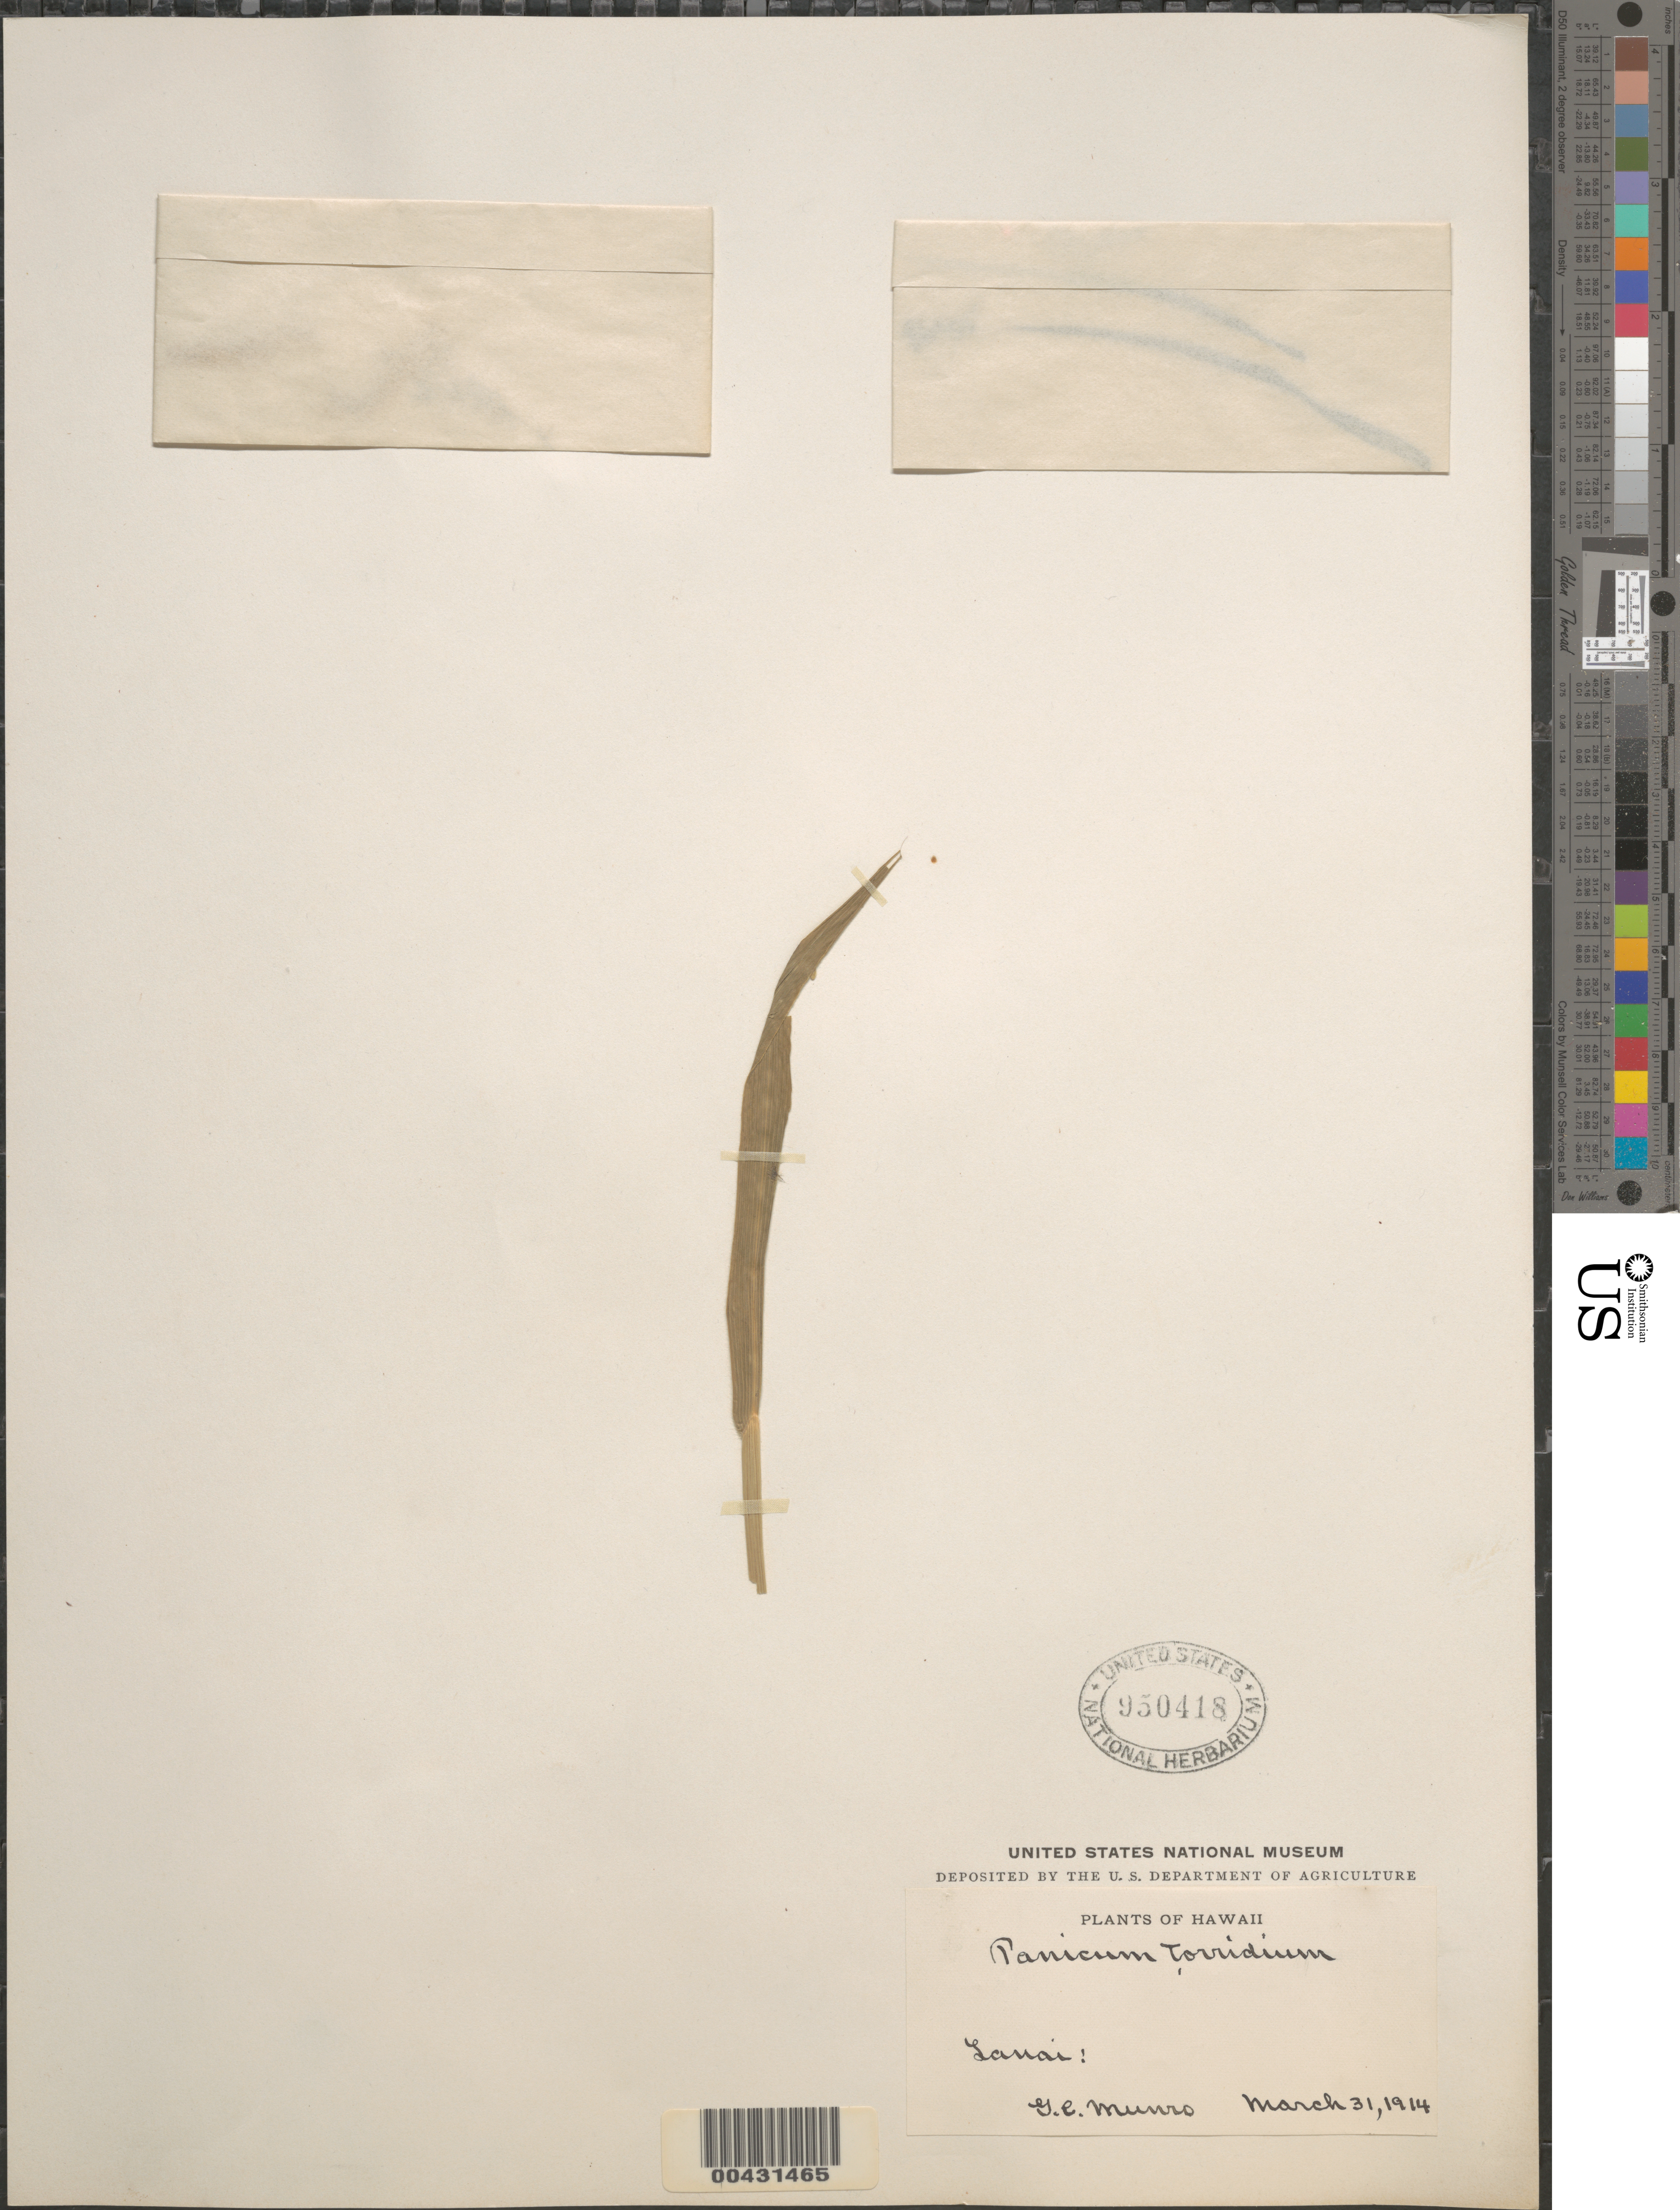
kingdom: Plantae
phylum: Tracheophyta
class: Liliopsida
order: Poales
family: Poaceae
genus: Panicum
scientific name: Panicum torridum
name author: Gaudich.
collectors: G. C. Munro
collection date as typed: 31 Mar 1914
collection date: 1914-03-31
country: United States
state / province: Hawaii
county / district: Maui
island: Lana'i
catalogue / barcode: US 950418